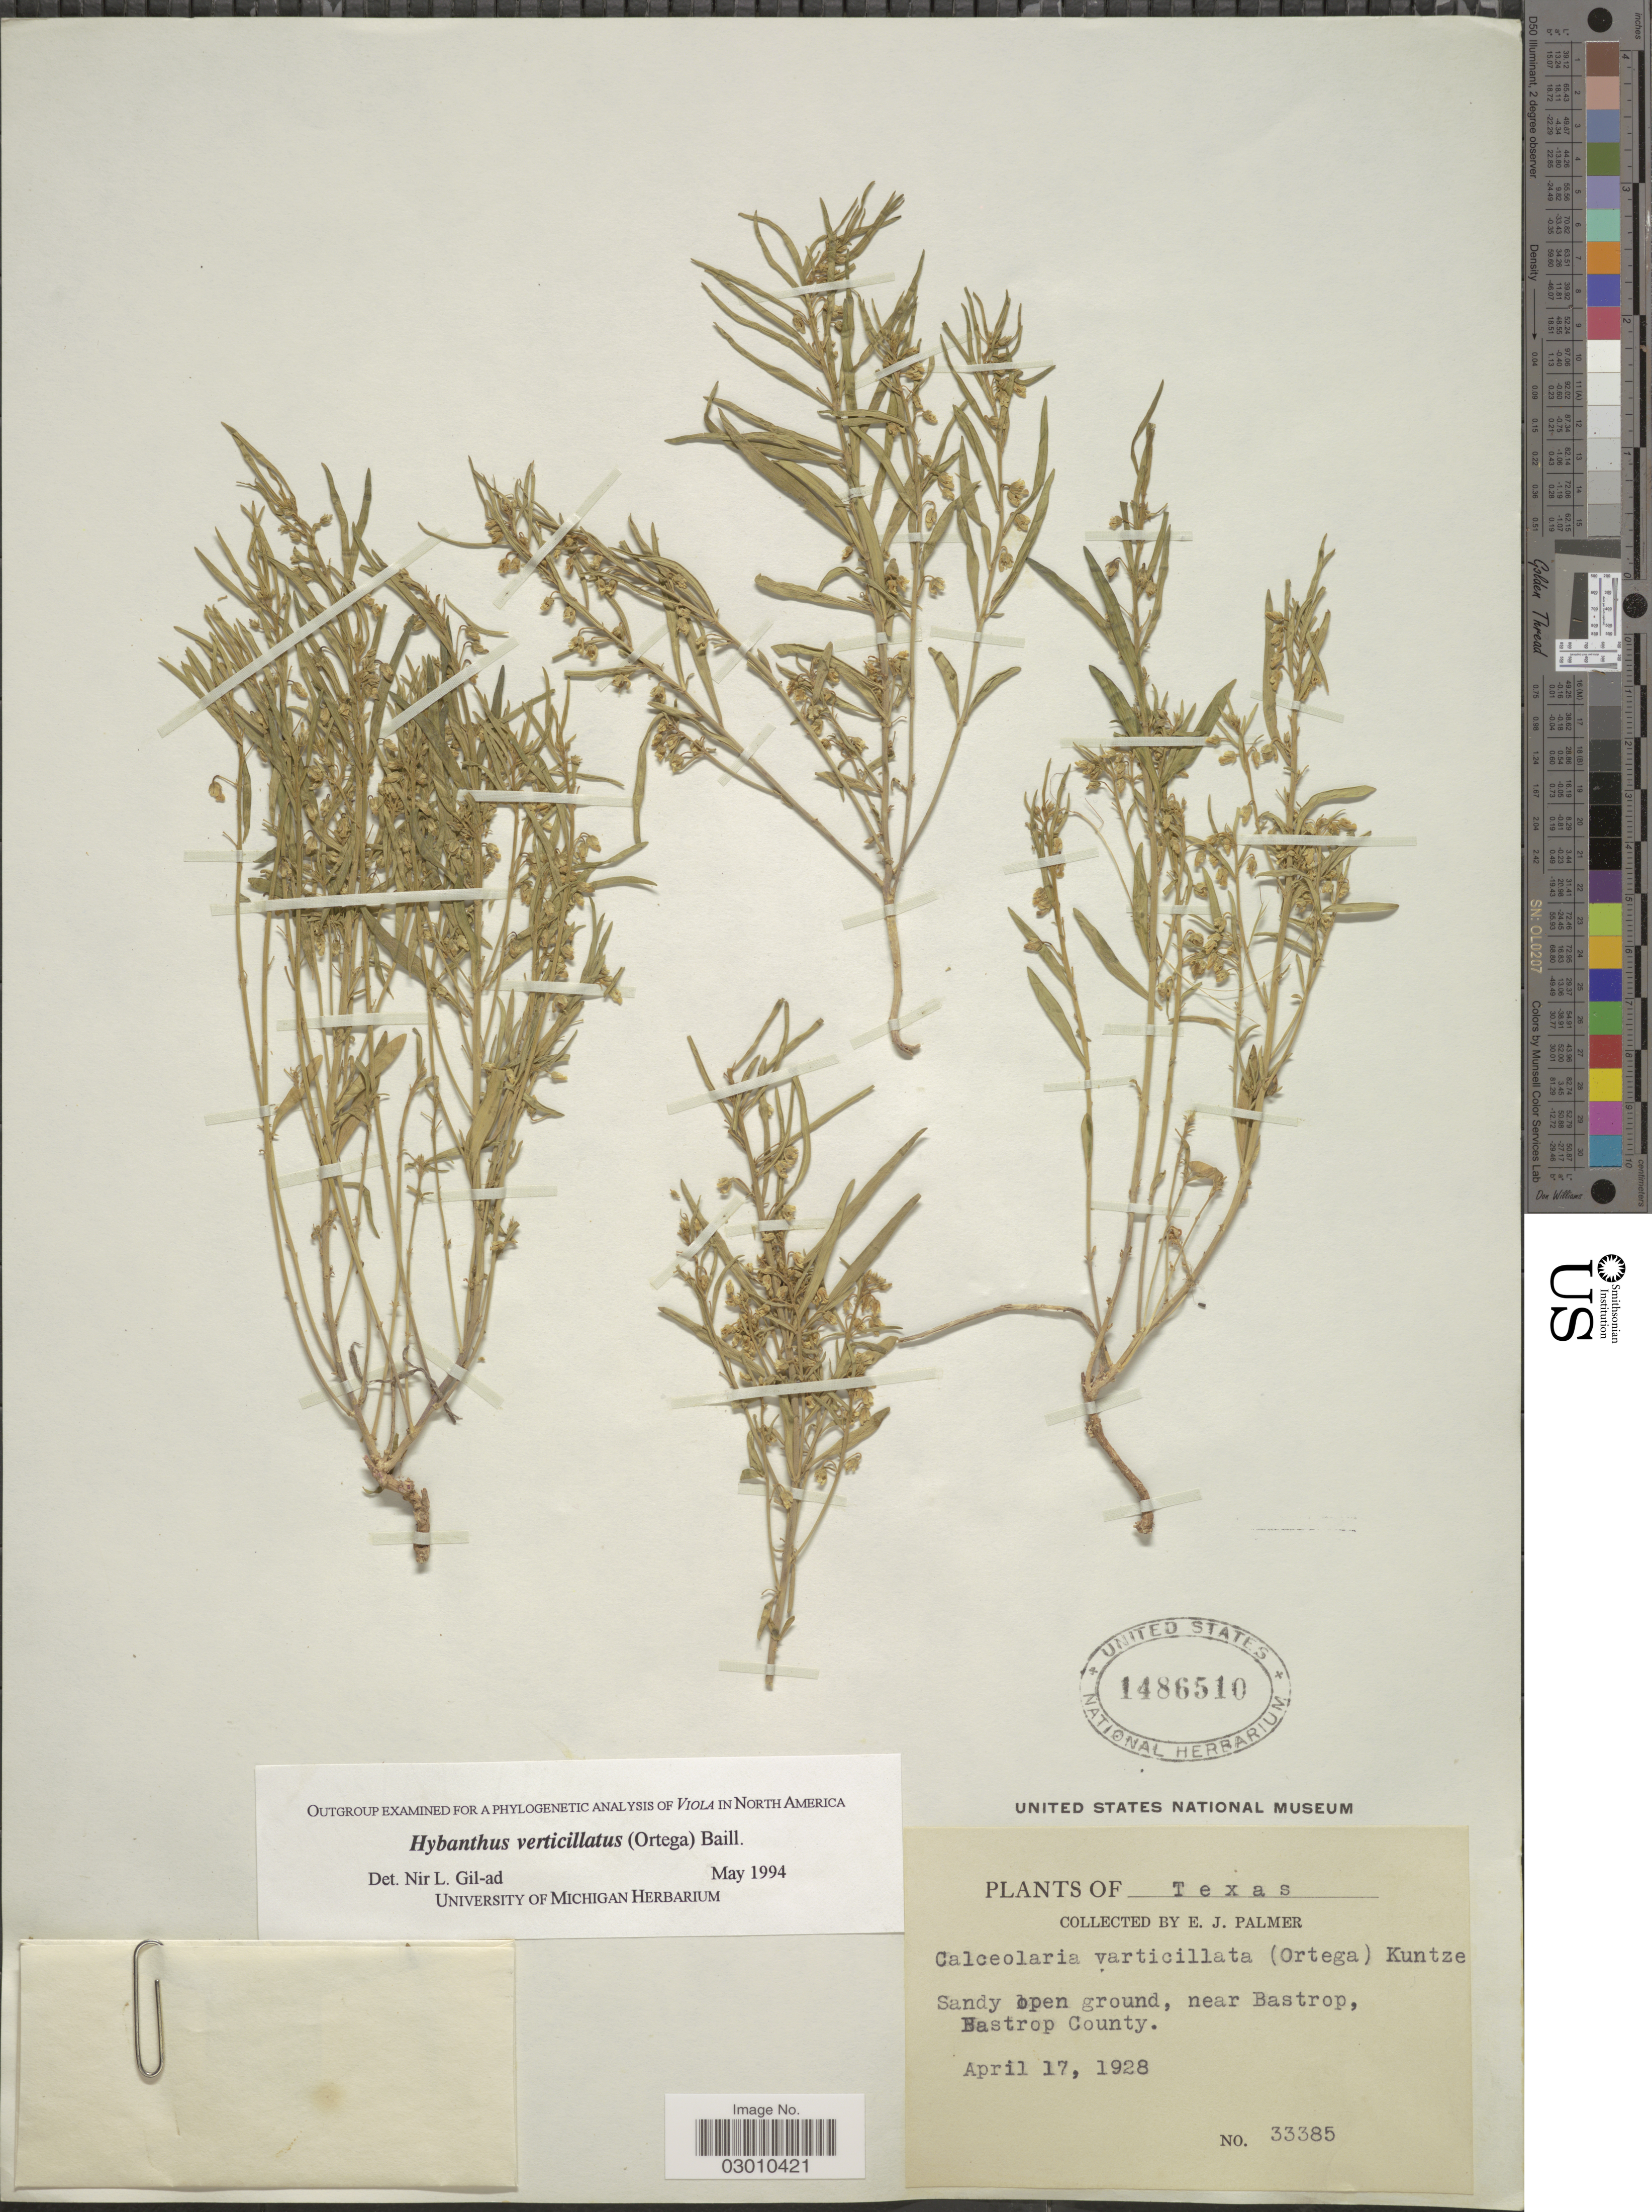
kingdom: Plantae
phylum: Tracheophyta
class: Magnoliopsida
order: Malpighiales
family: Violaceae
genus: Pombalia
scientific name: Pombalia verticillata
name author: (Ortega) Paula-Souza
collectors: E. J. Palmer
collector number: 33385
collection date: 1928-04-17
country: United States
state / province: Texas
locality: Sandy open ground, near Bastrop, Nastrop County.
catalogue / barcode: US 1486510